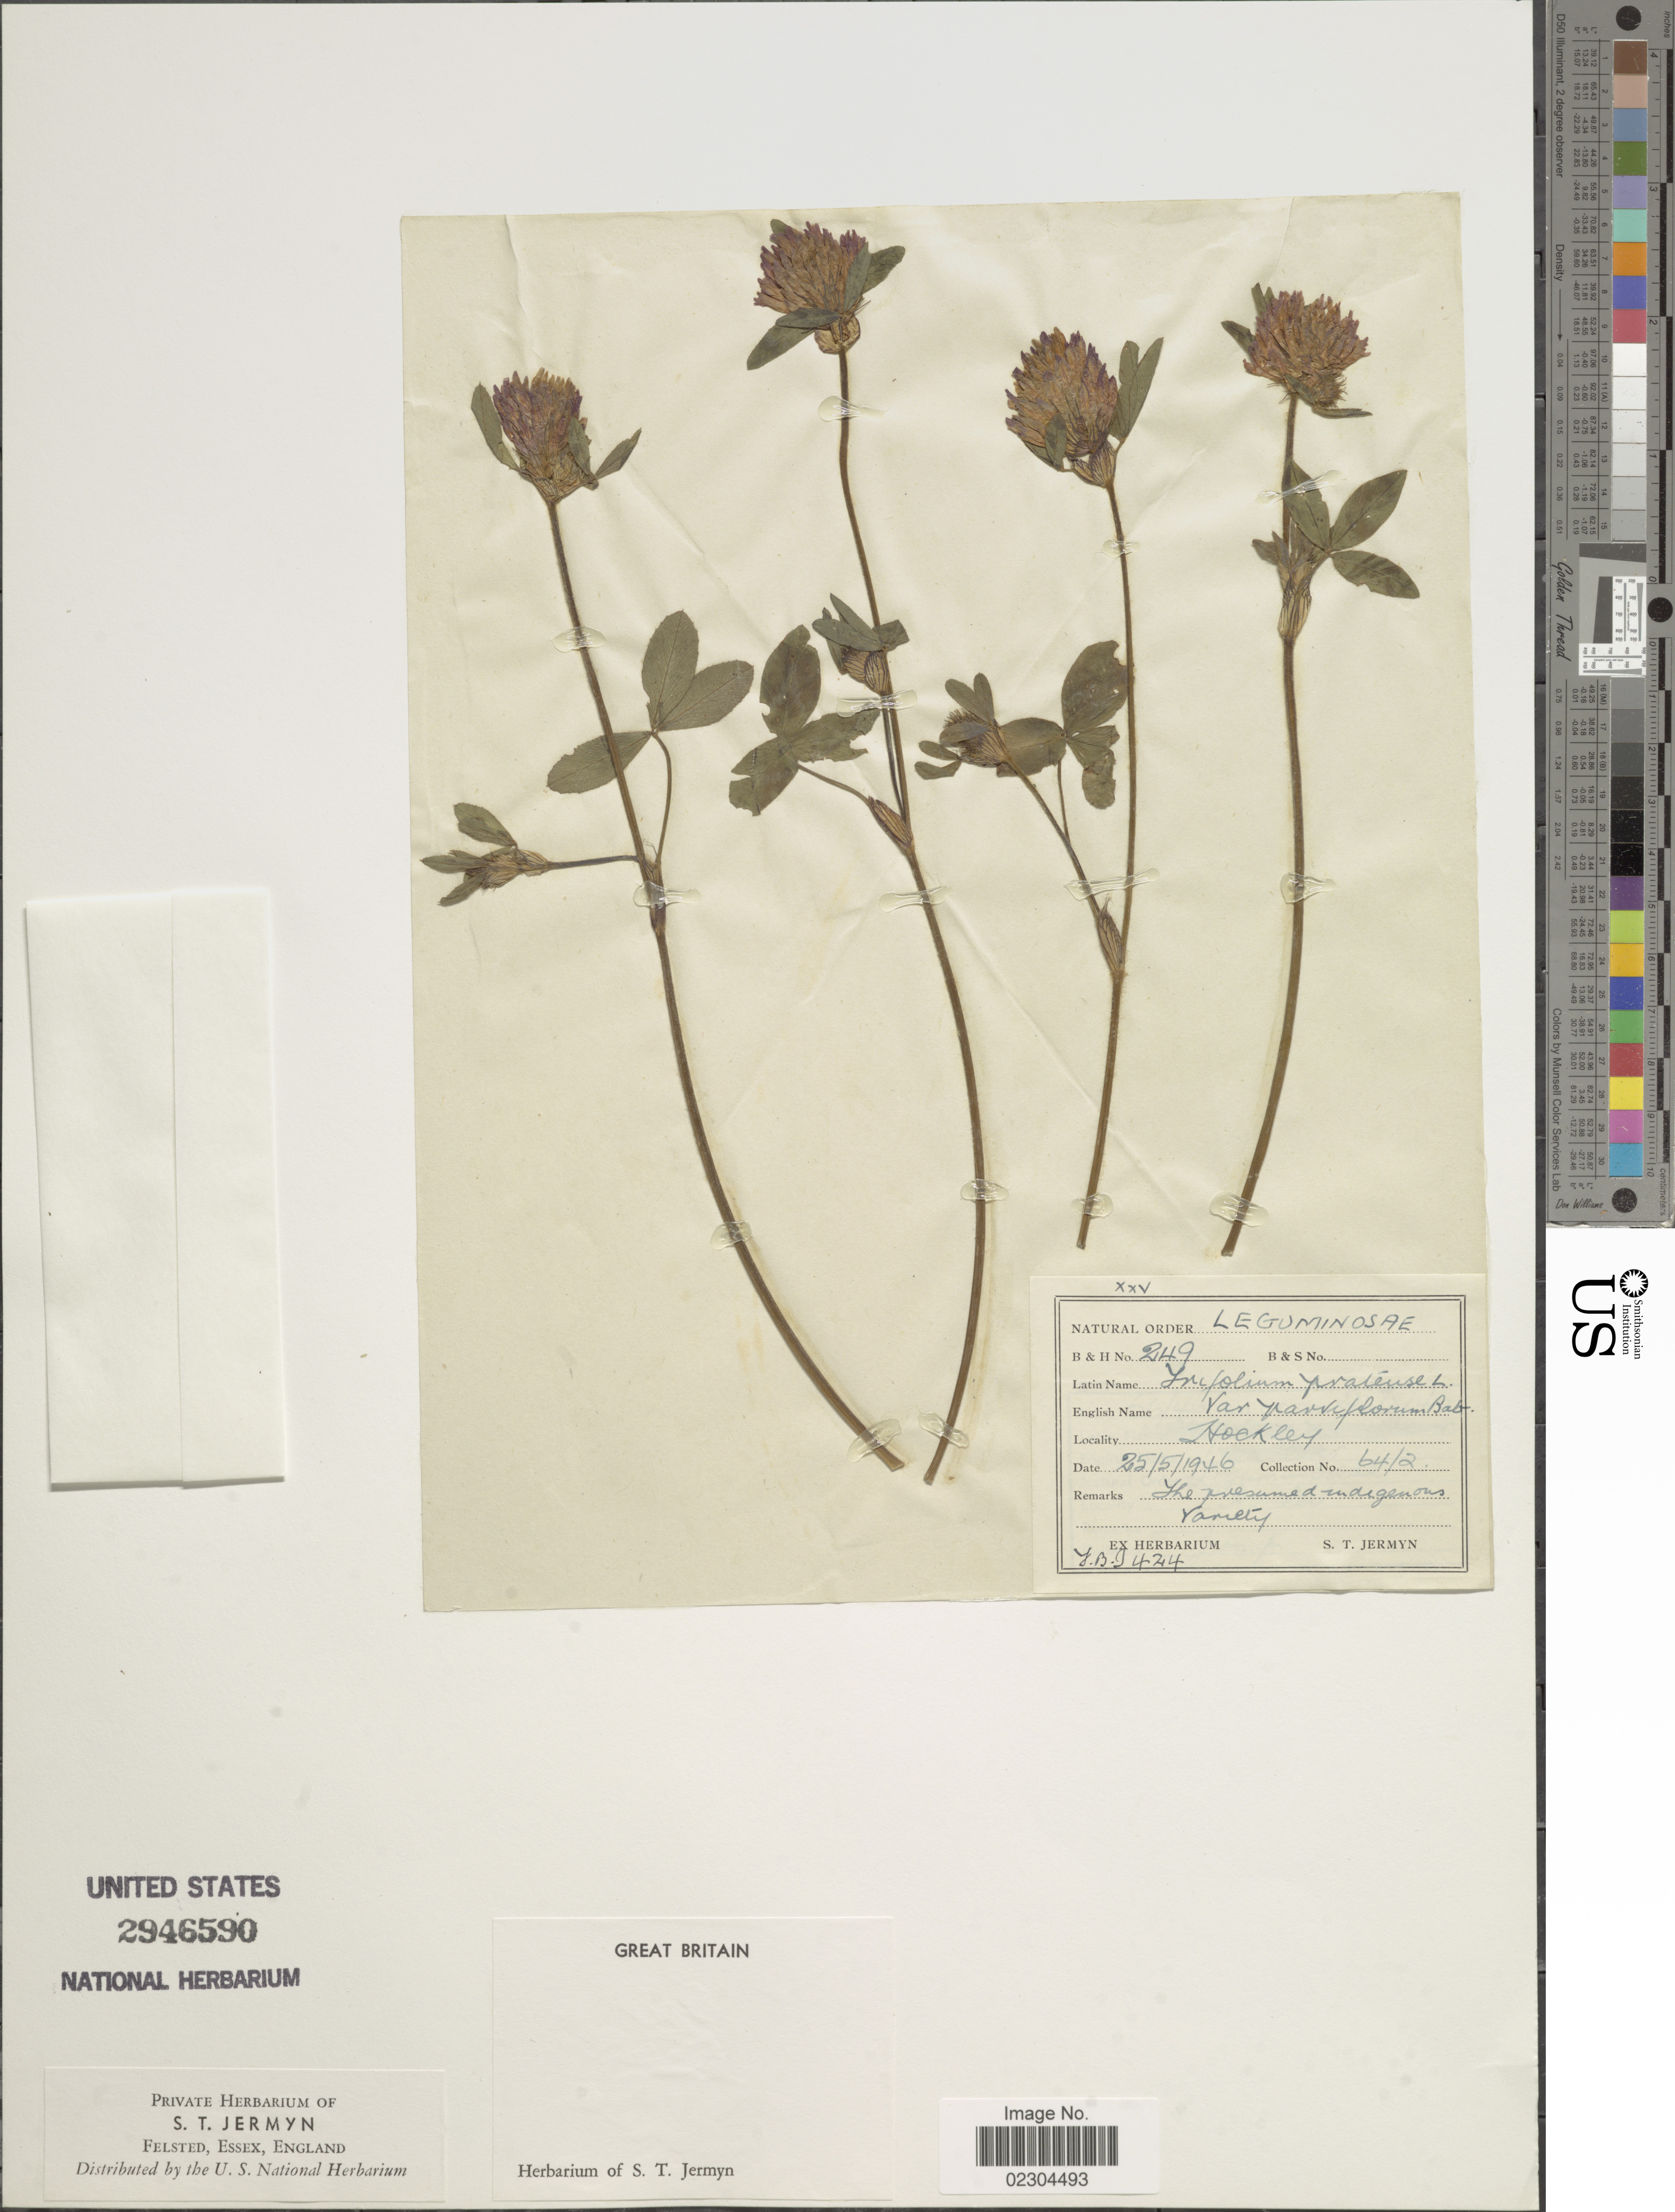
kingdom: Plantae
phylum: Tracheophyta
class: Magnoliopsida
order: Fabales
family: Fabaceae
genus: Trifolium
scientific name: Trifolium pratense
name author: L.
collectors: S. Jermyn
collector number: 64/2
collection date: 1946-05-25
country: United Kingdom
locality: Great Britain, Hookley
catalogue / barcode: US 2946590